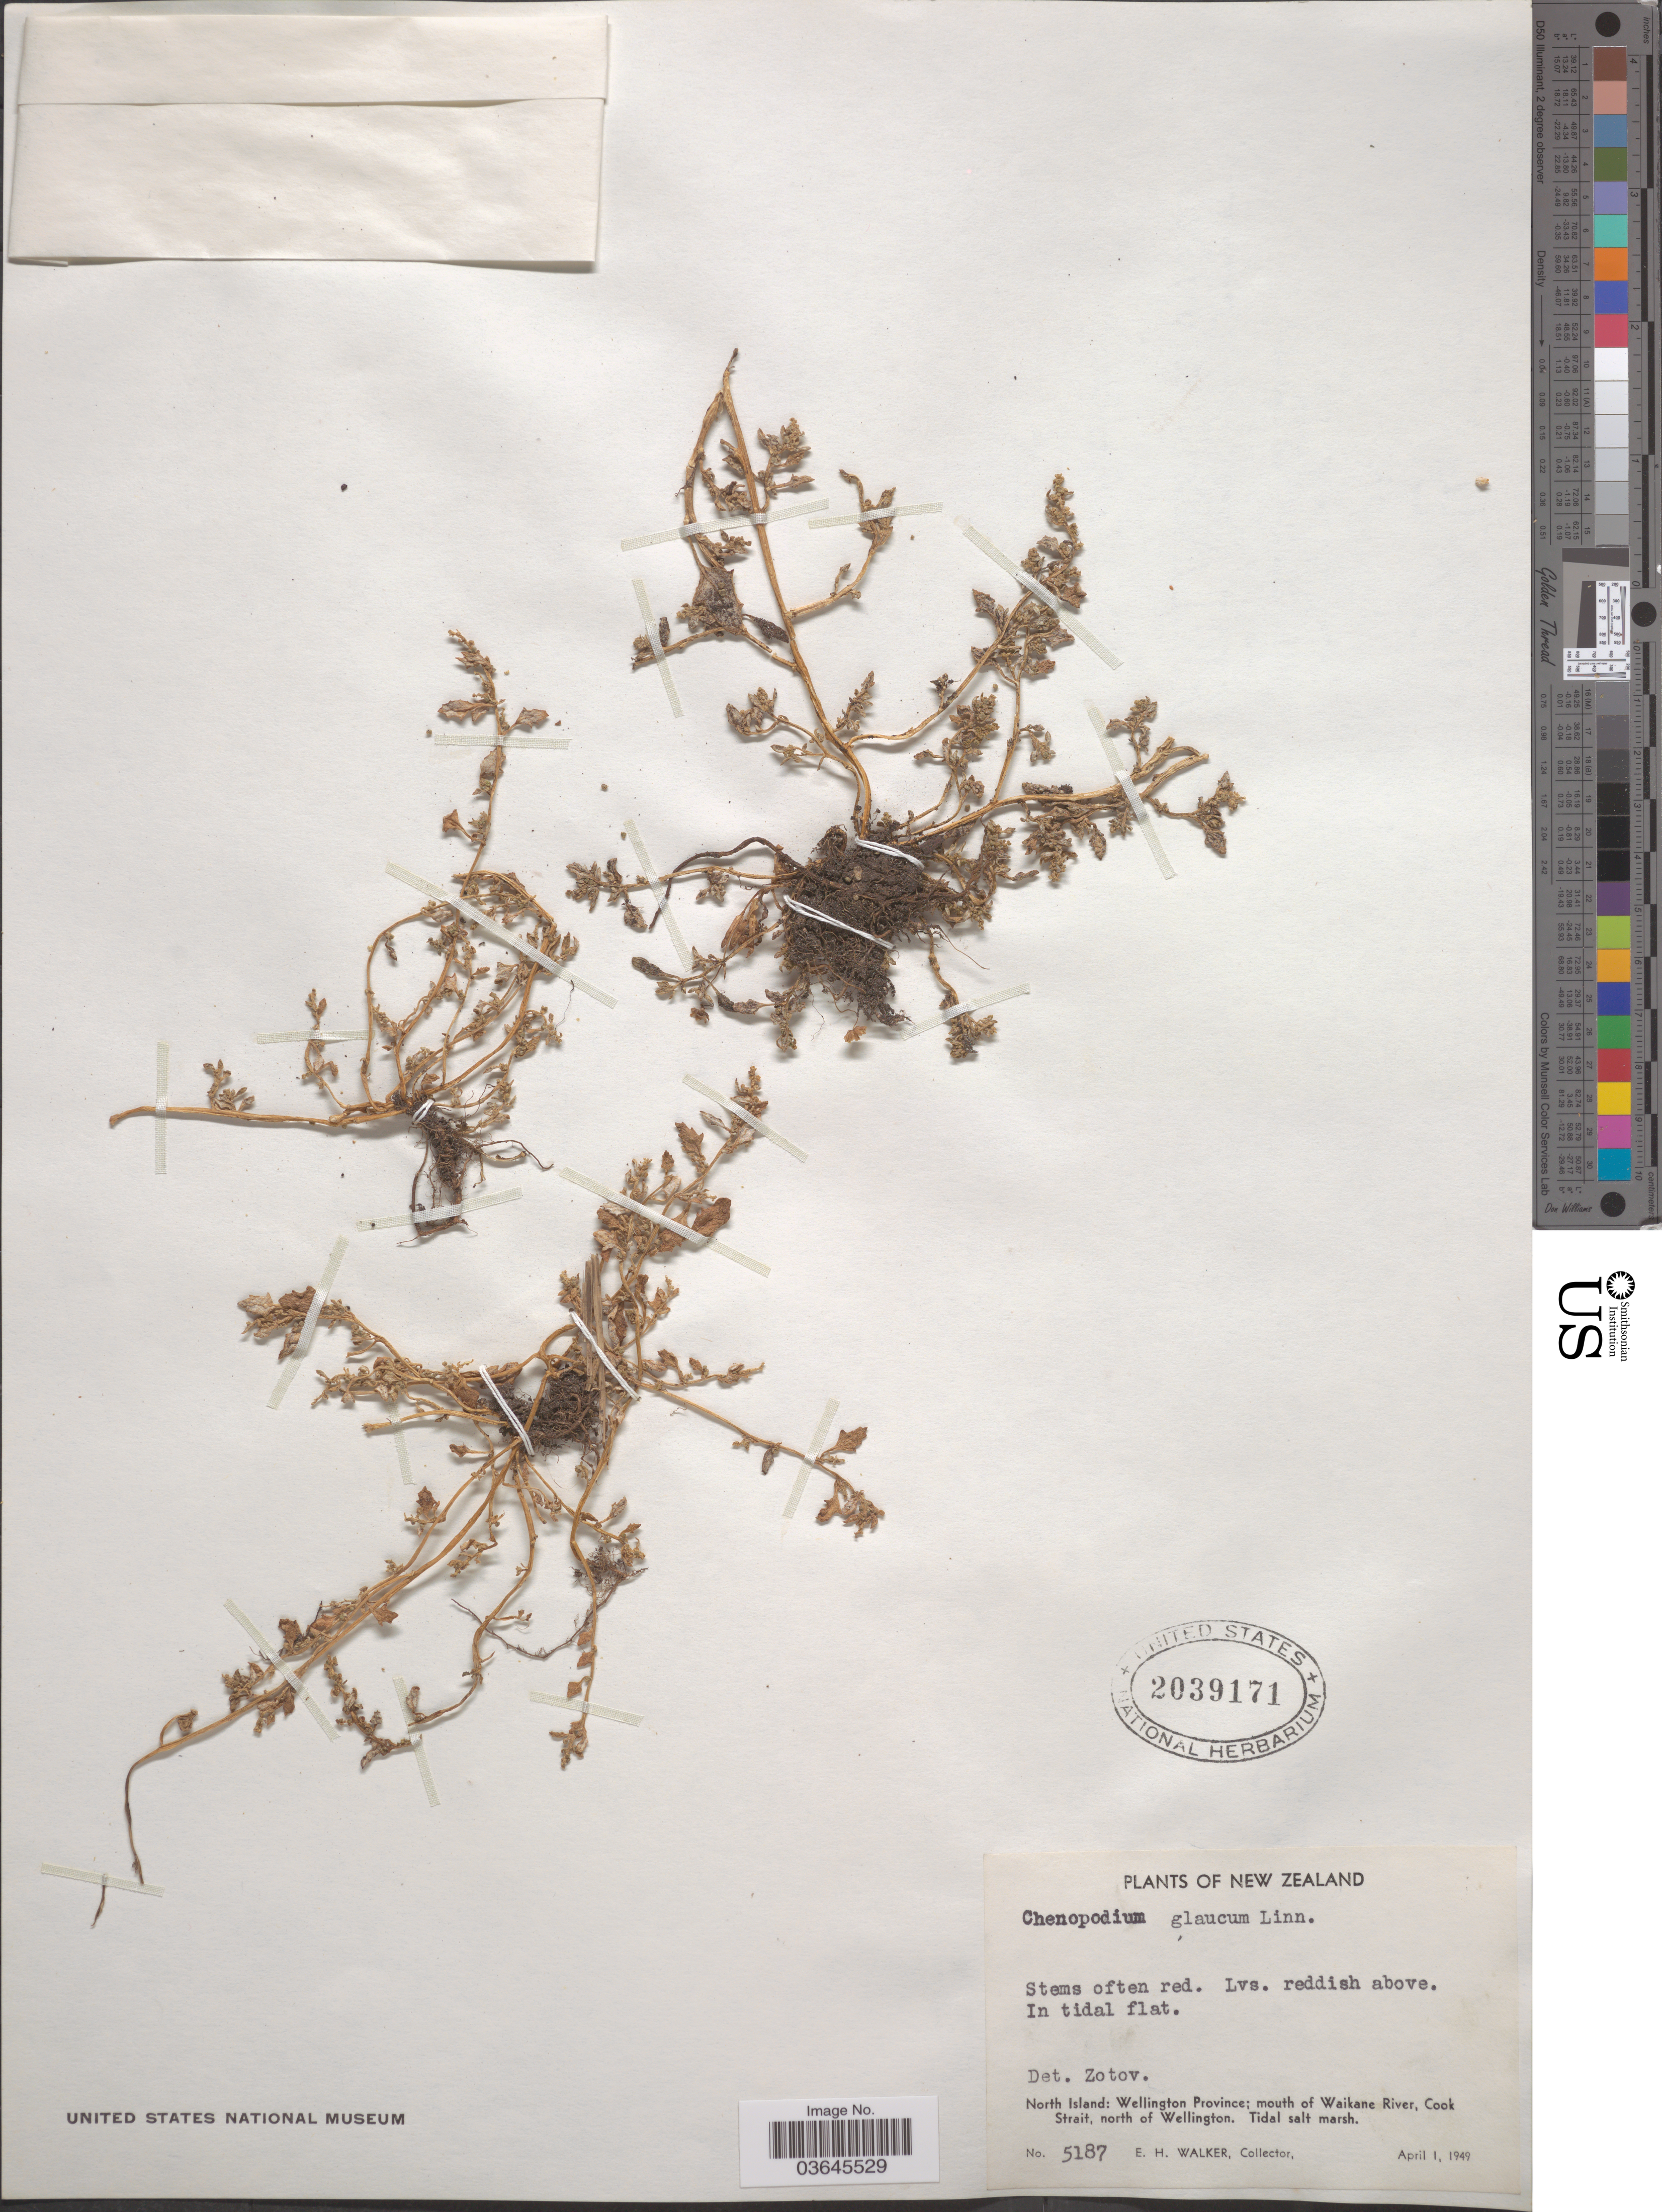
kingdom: Plantae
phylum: Tracheophyta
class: Magnoliopsida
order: Caryophyllales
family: Amaranthaceae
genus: Chenopodium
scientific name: Chenopodium glaucum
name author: L.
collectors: E. H. Walker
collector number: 5187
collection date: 1949-04-01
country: New Zealand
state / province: Wellington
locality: North Island: Wellington Province; mouth of Waikane River, Cook Strait, north of Wellington.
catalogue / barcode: US 2039171